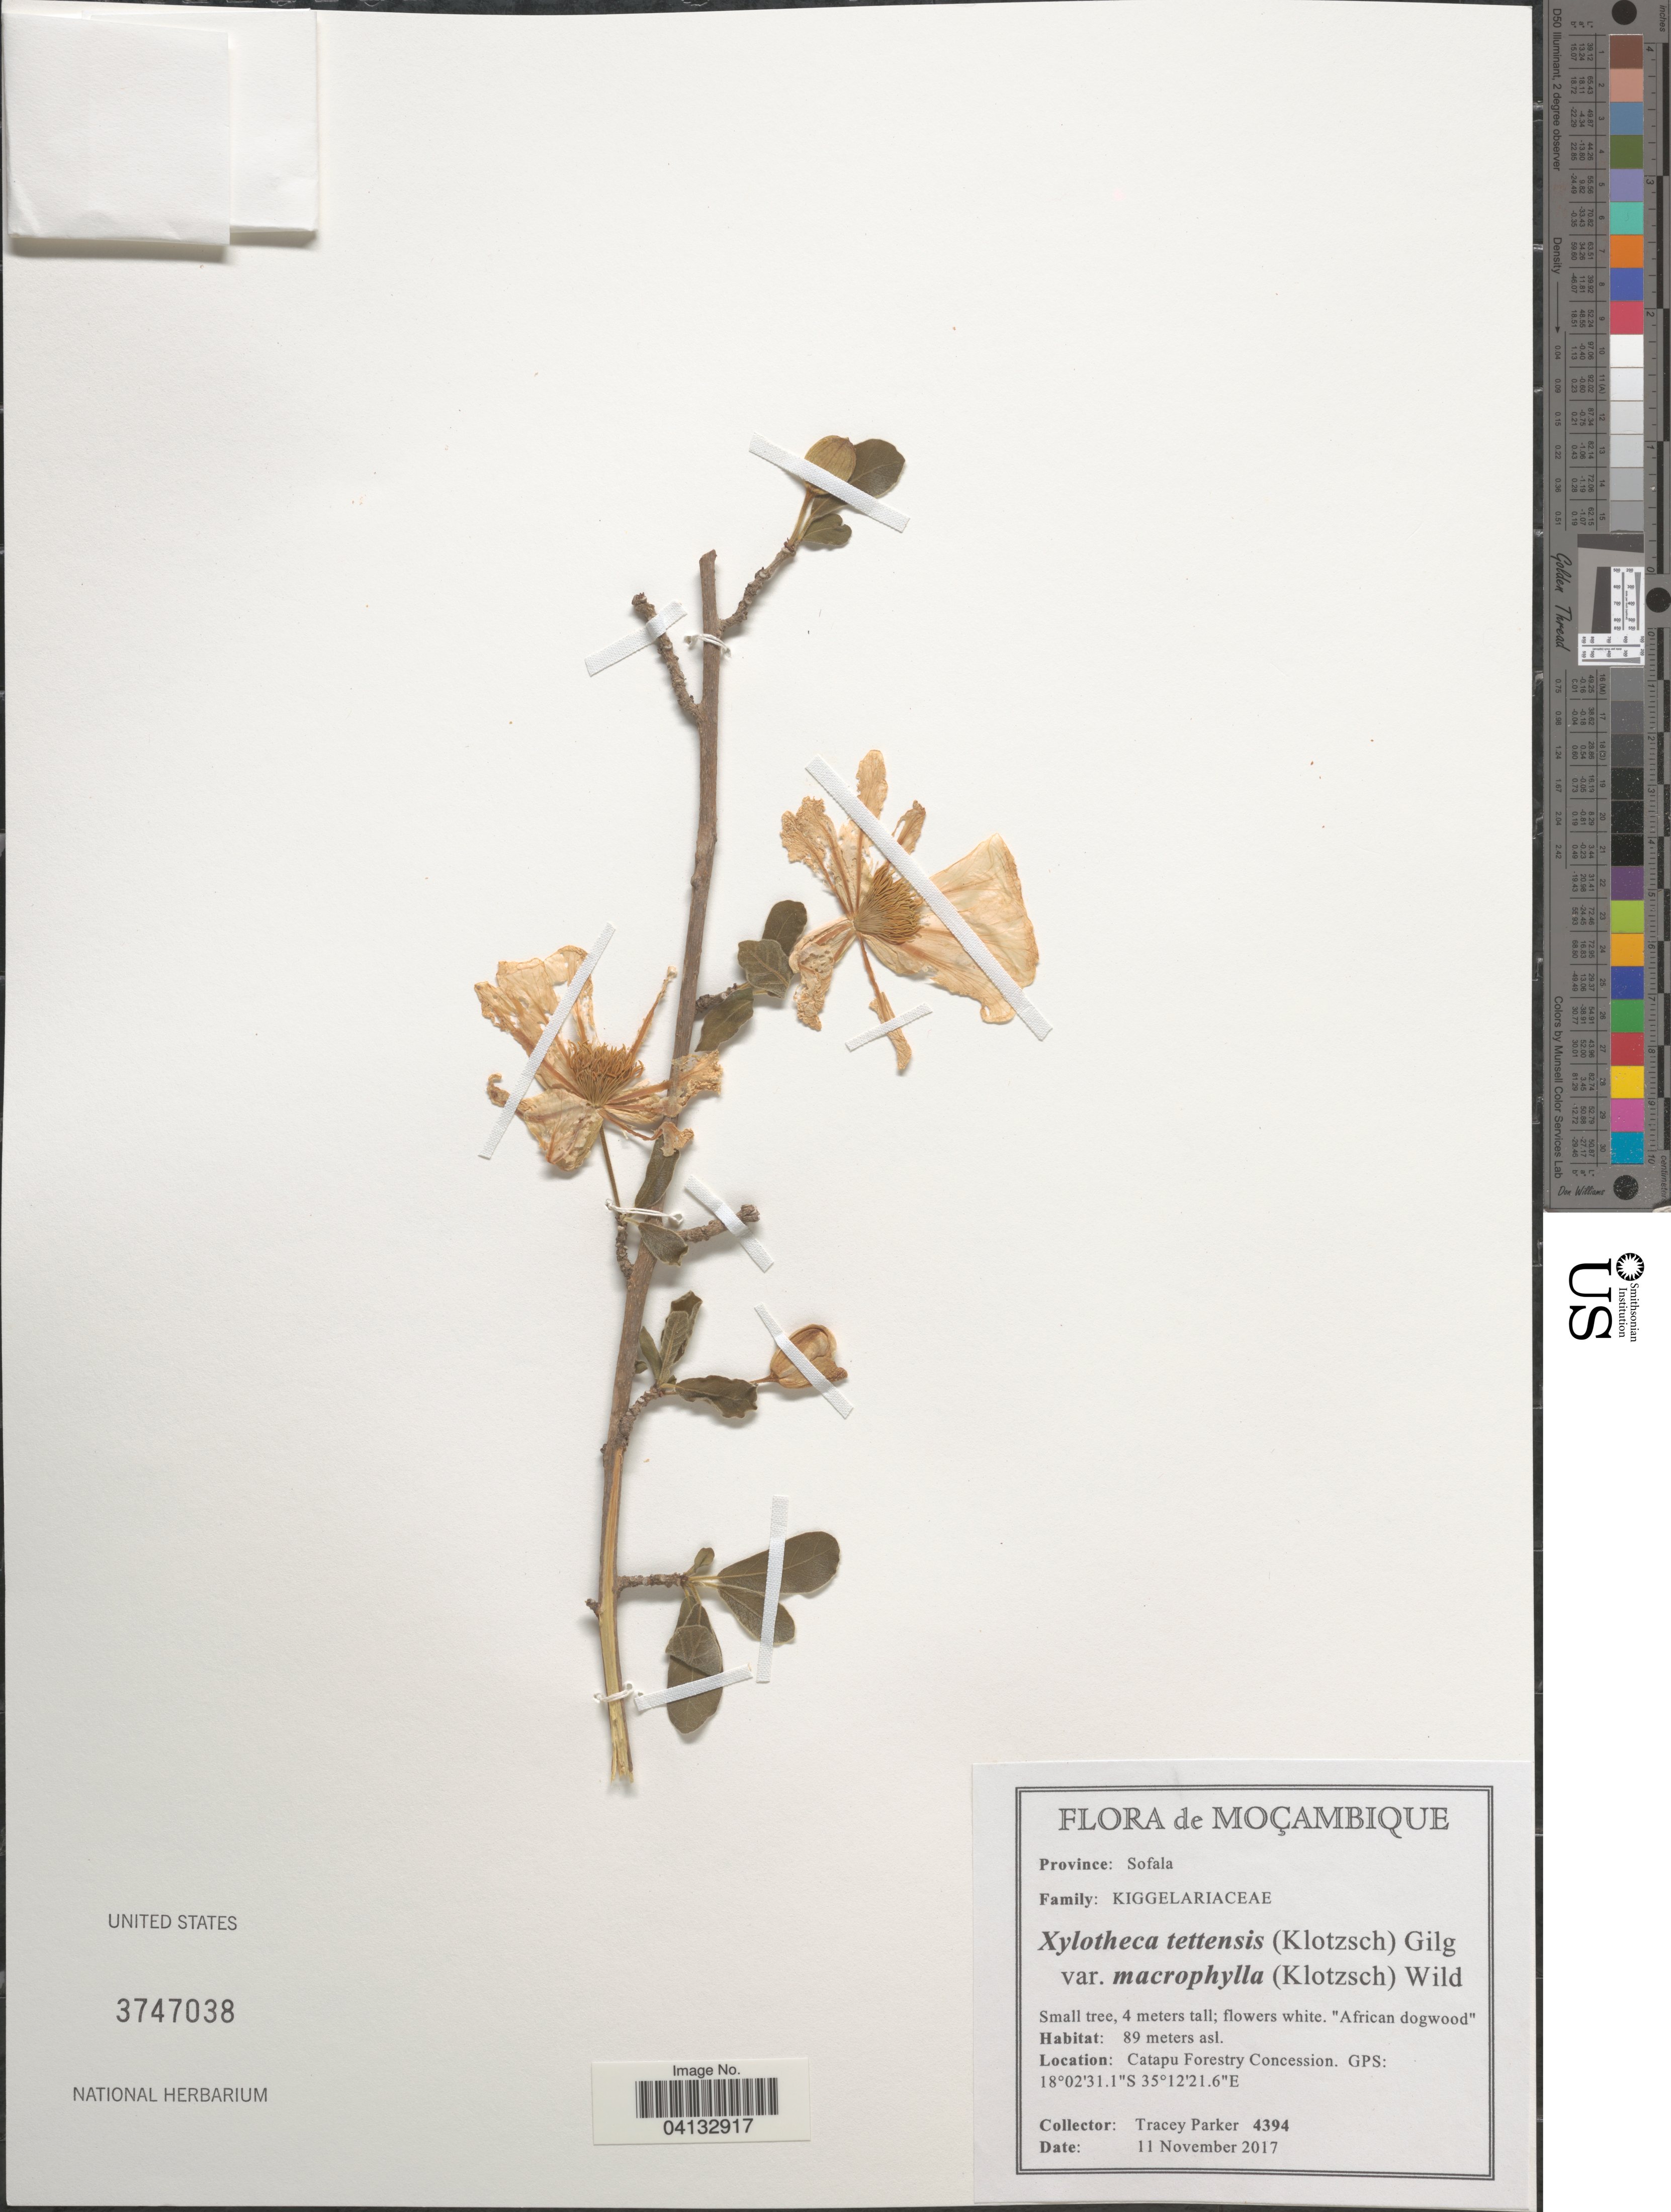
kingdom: Plantae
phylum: Tracheophyta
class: Magnoliopsida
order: Malpighiales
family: Achariaceae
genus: Xylotheca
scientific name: Xylotheca tettensis var. macrophylla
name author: (Klotzsch) Wild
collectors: T. Parker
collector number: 4394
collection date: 2017-11-11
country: Mozambique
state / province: Sofala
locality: Catapu Forestry Concession.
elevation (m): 89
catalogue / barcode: US 3747038